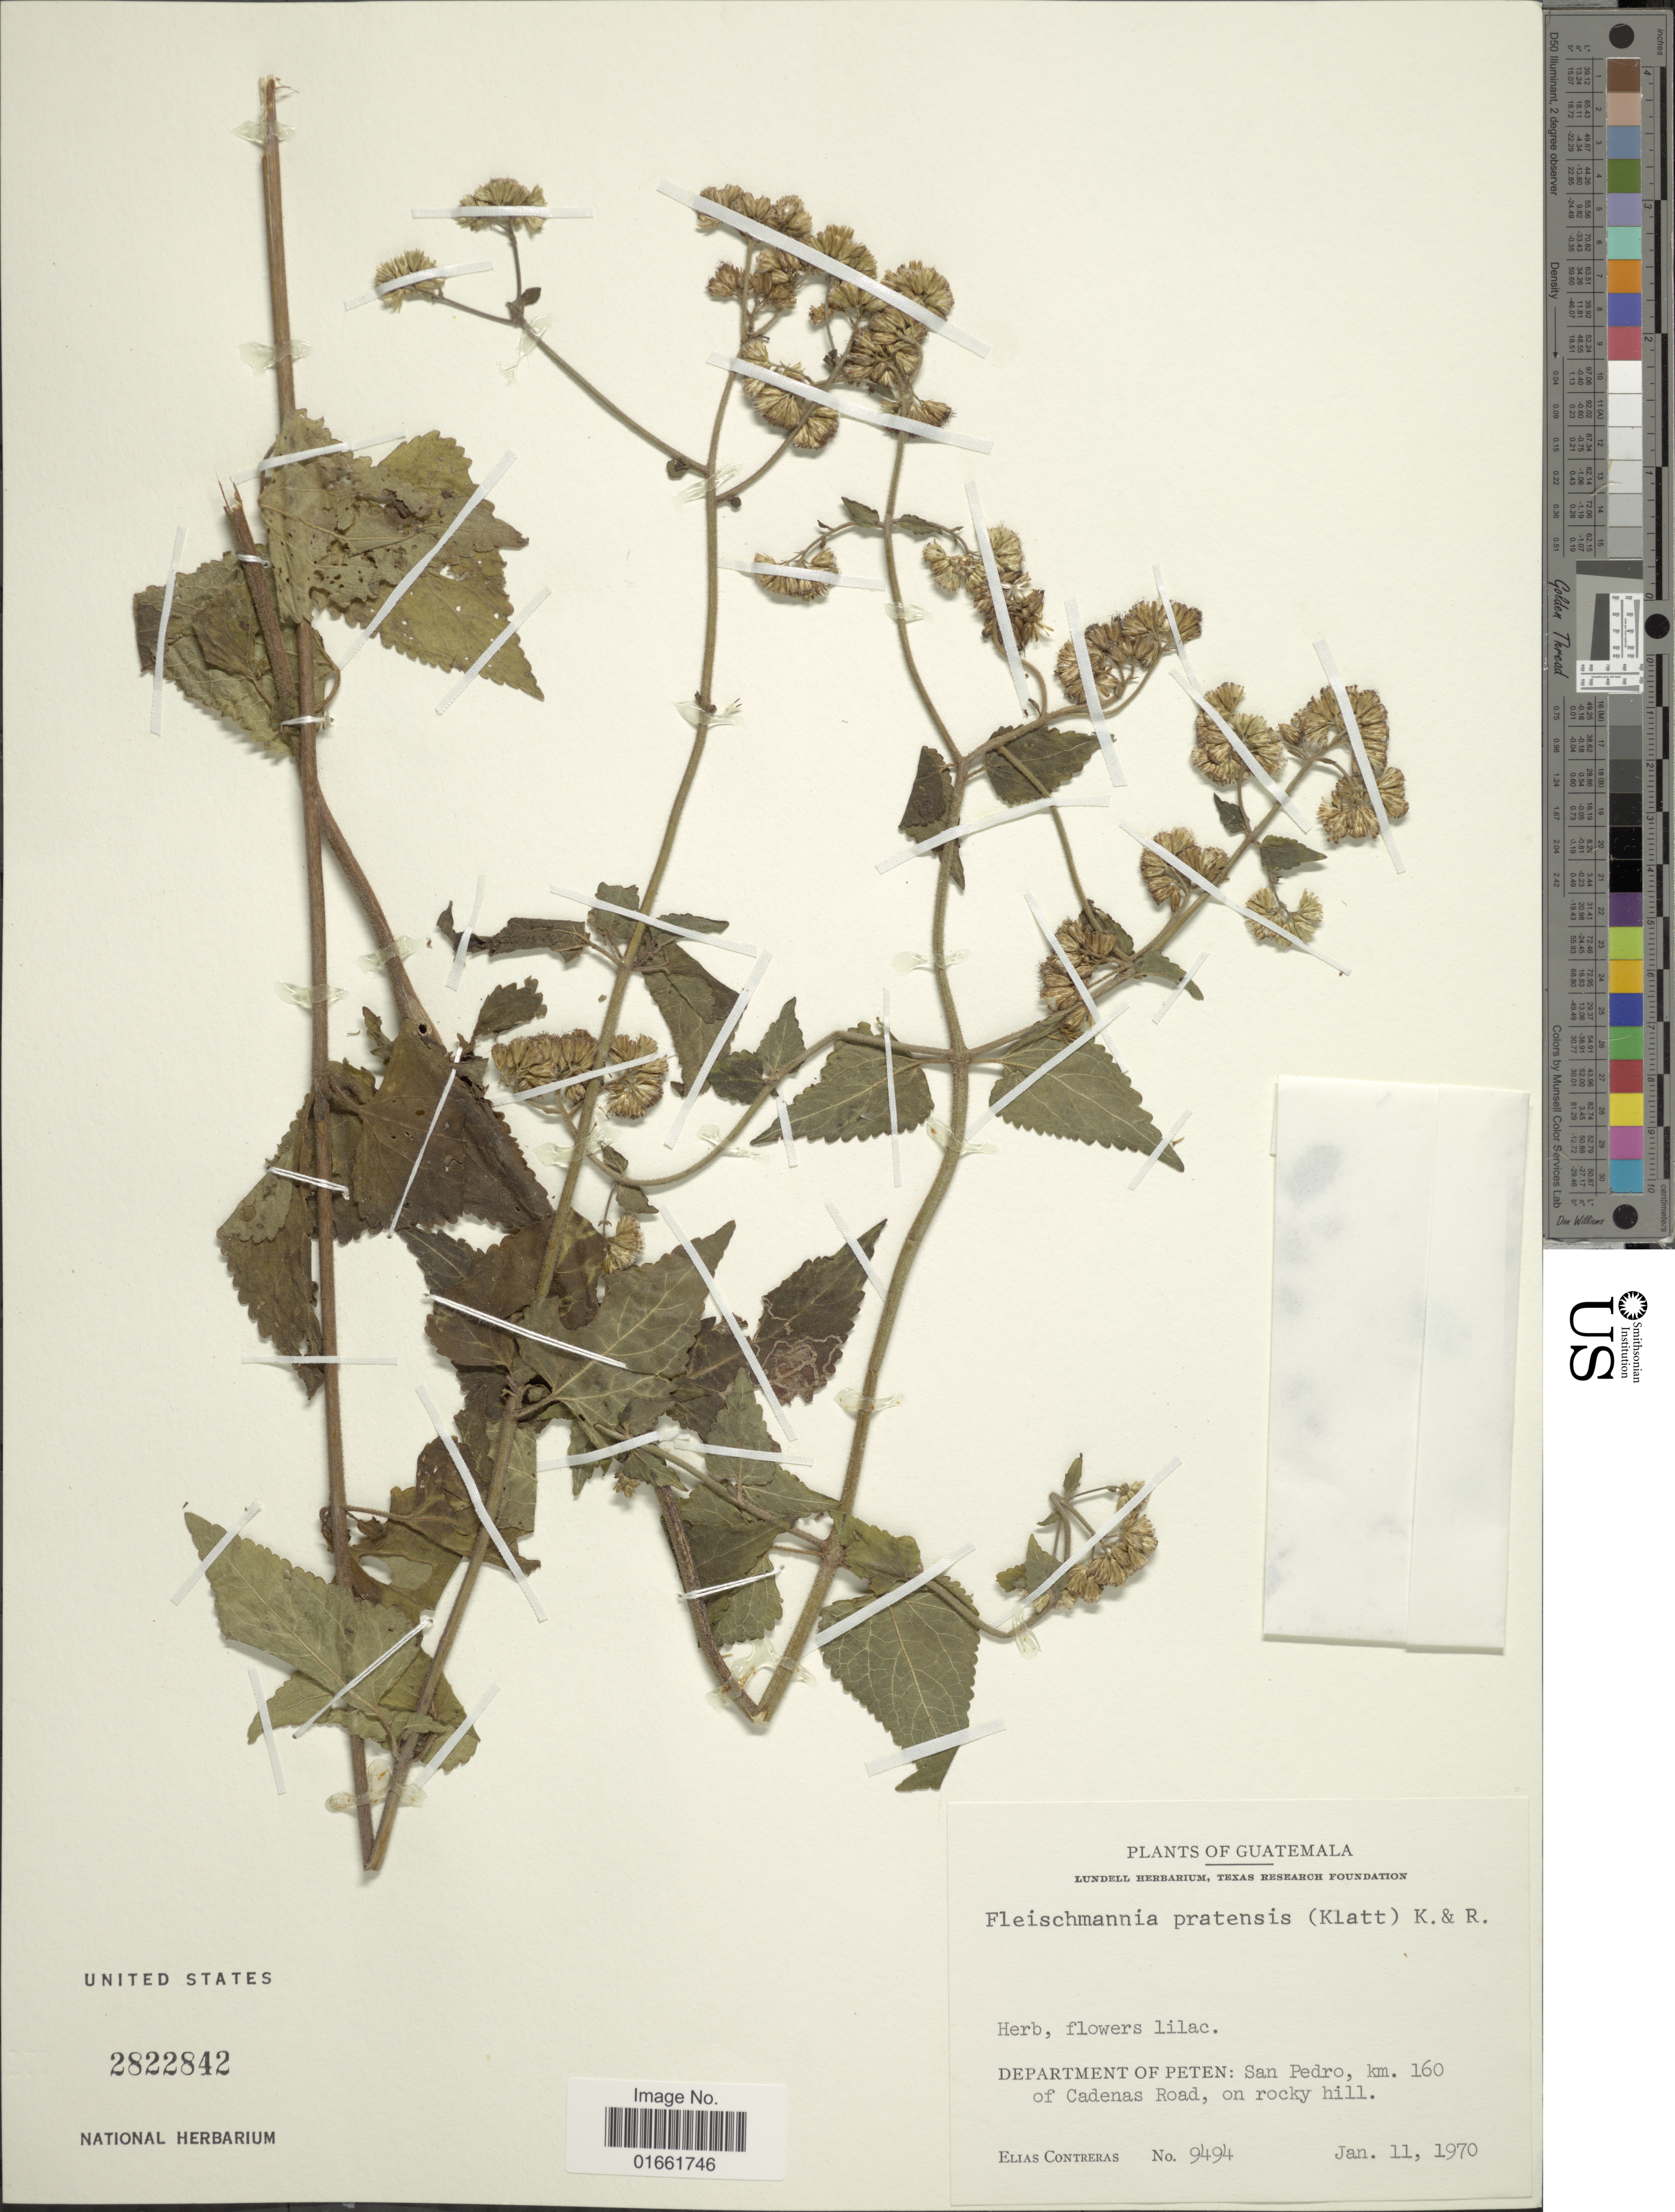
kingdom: Plantae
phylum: Tracheophyta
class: Magnoliopsida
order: Asterales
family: Asteraceae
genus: Fleischmannia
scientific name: Fleischmannia pratensis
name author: (Klatt) R.M. King & H. Rob.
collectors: E. Contreras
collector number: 9494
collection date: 1970-01-11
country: Guatemala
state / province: El Petén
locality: Department of Peten: San Pedro, km. 160 of Cadenas Road, on rocky hill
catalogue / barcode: US 2822842